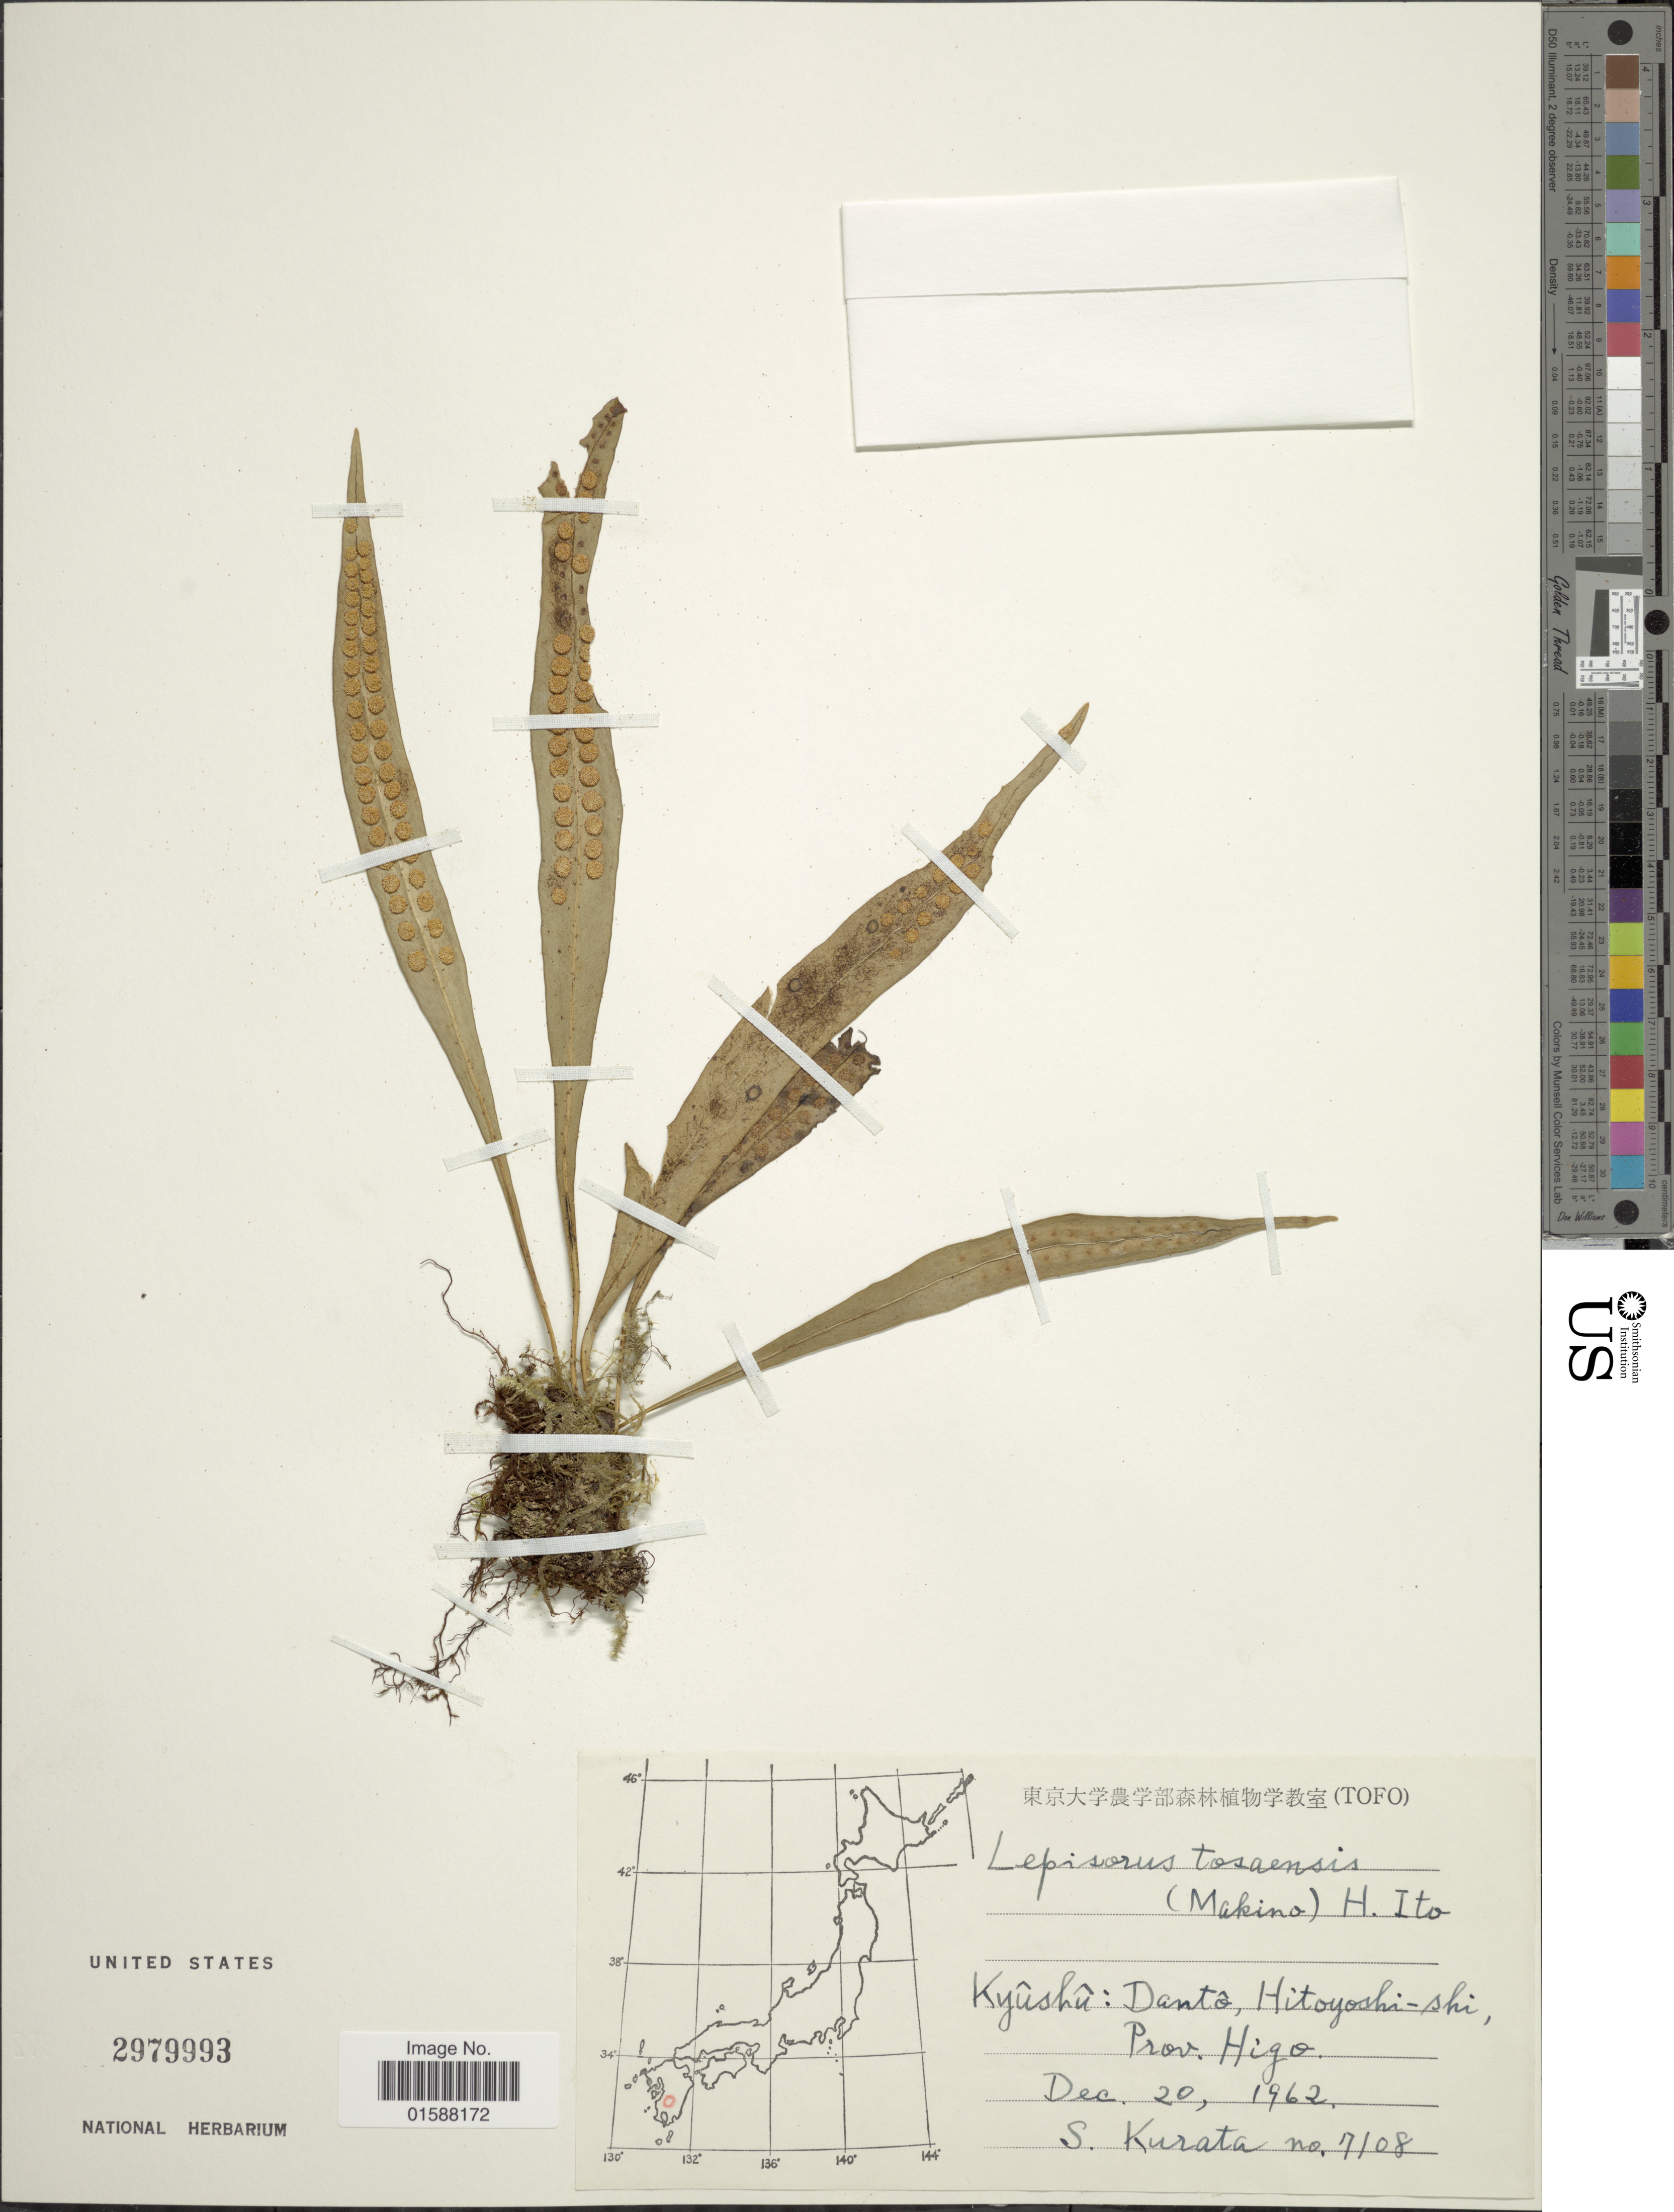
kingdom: Plantae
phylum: Tracheophyta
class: Polypodiopsida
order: Polypodiales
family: Polypodiaceae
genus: Lepisorus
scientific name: Lepisorus tosaensis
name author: (Makino) H. Itô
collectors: Sa. Kurata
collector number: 7108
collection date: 1962-12-20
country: Japan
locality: Kyûshû: Dantô, Hitoyoshi-shi, Prov. Higo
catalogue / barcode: US 2979993